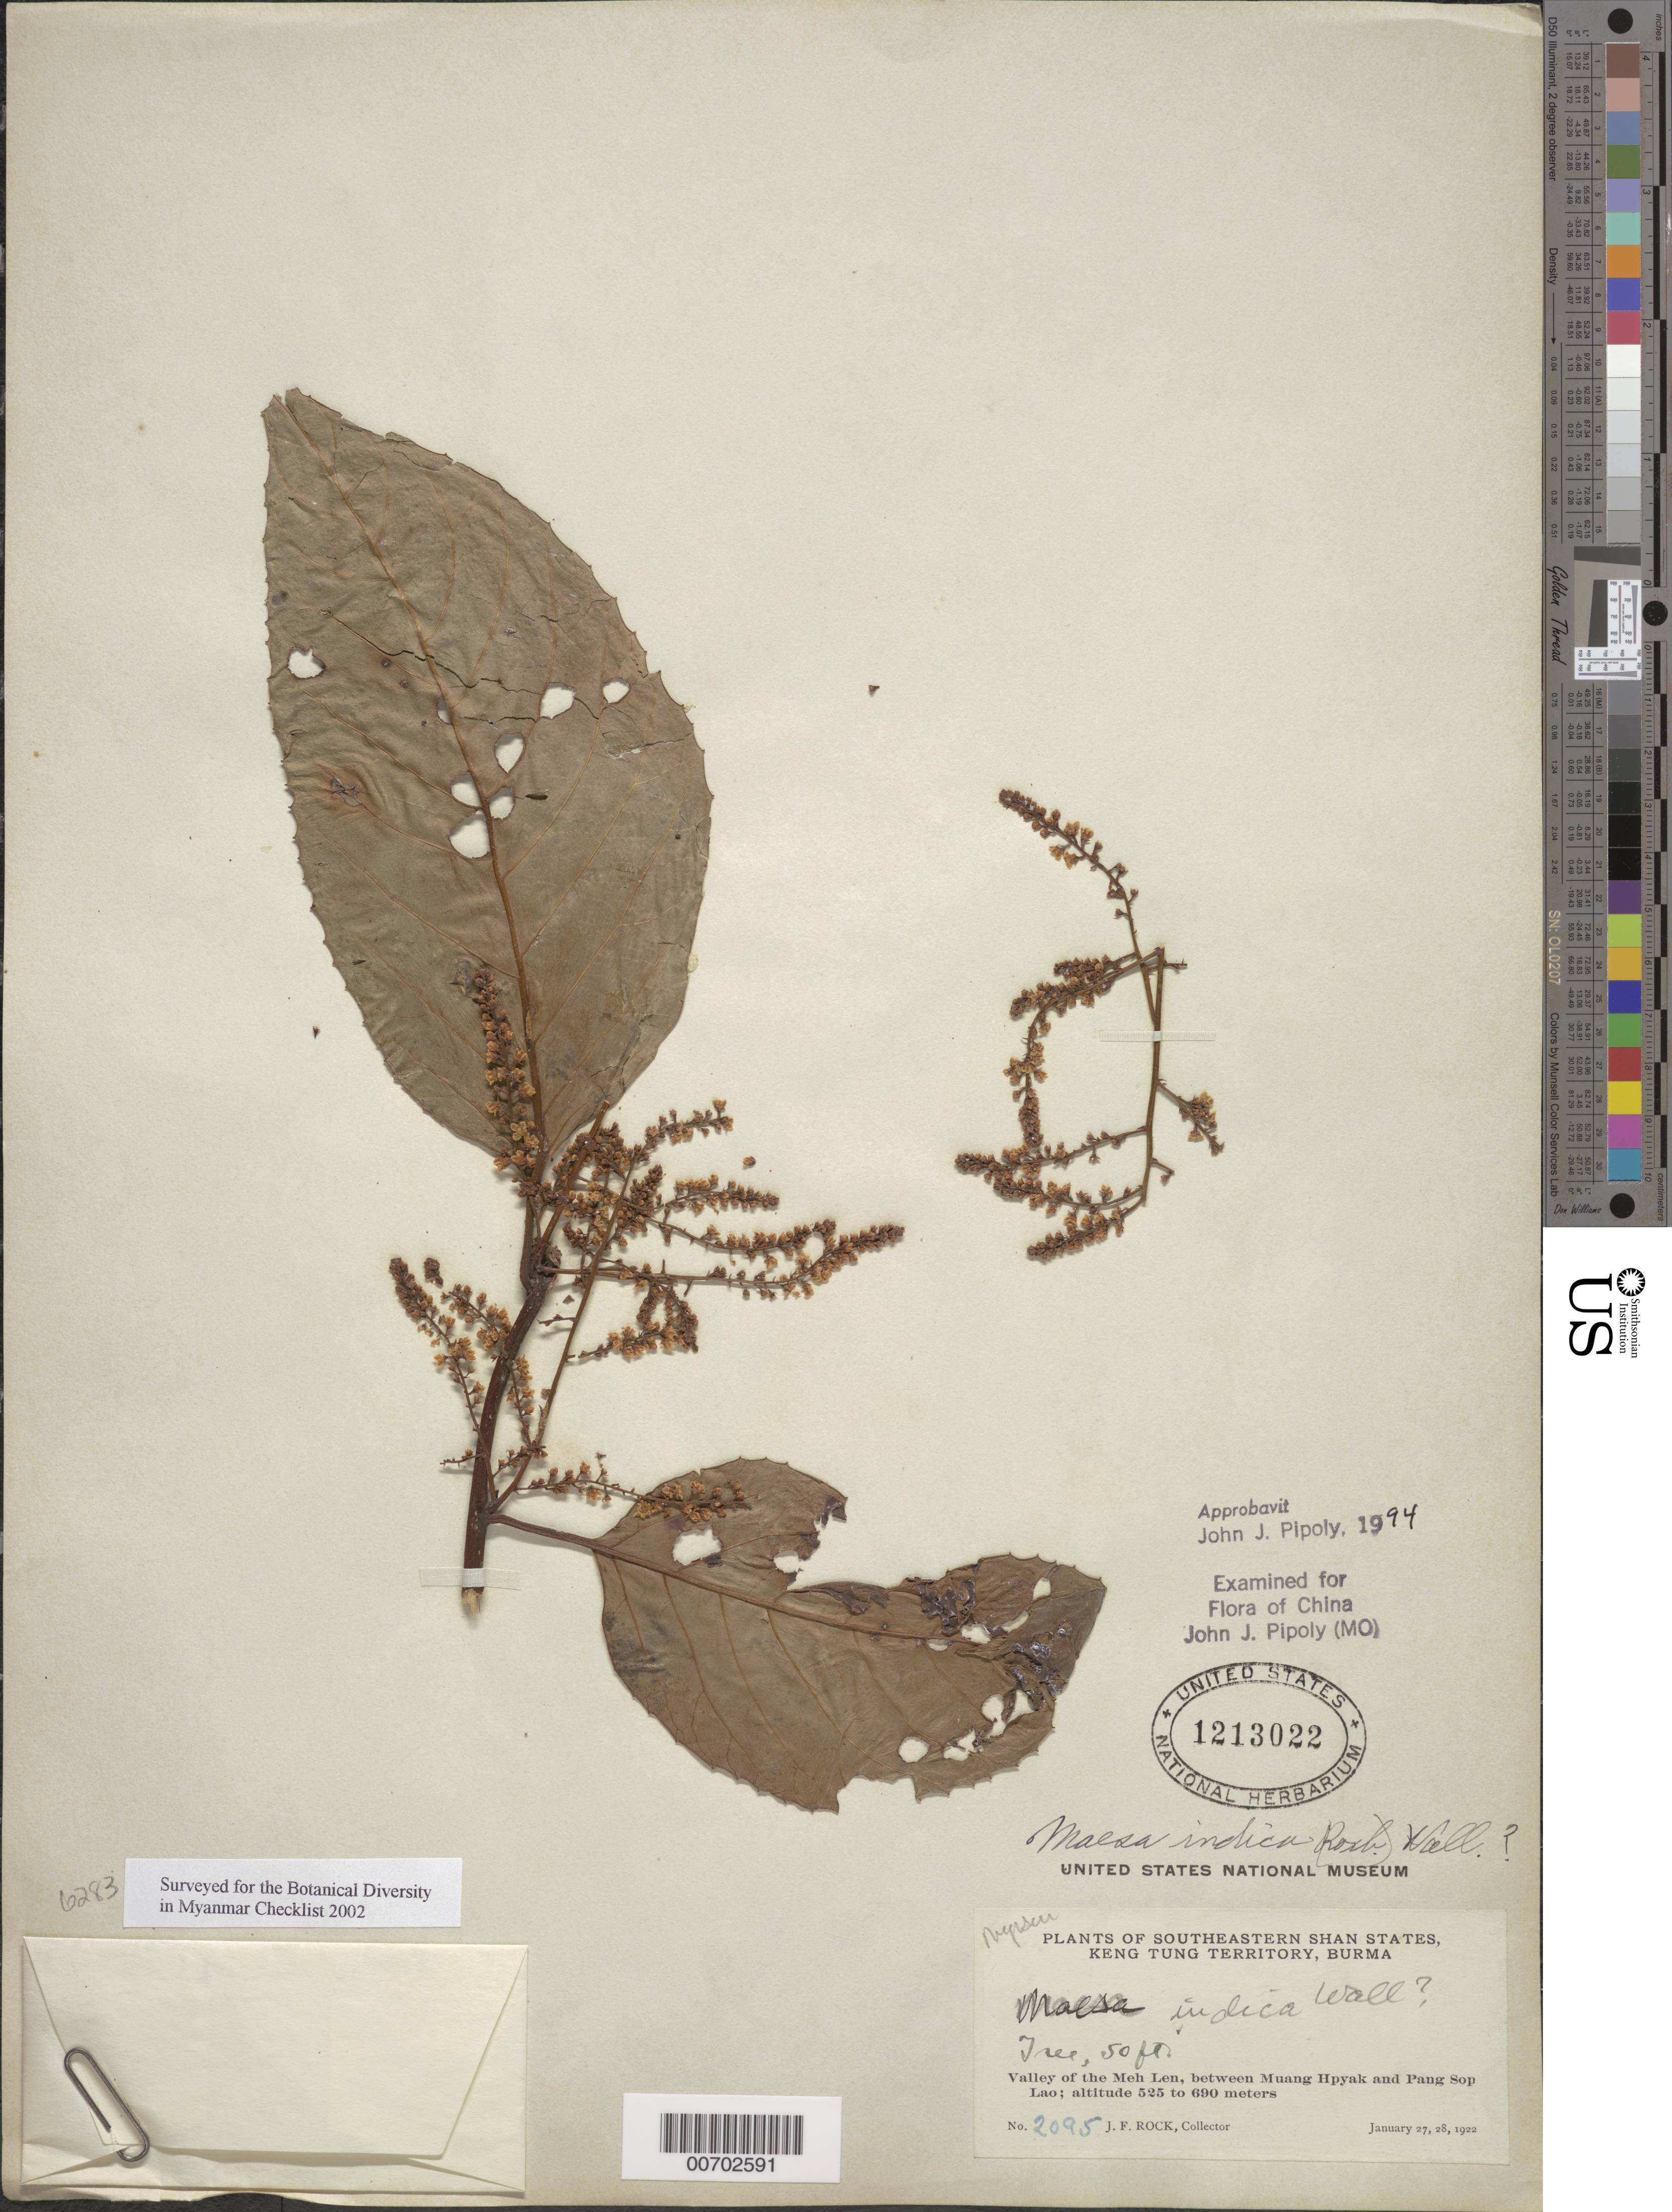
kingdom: Plantae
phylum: Tracheophyta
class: Magnoliopsida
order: Ericales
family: Primulaceae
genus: Maesa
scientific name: Maesa indica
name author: (Roxb.) A. DC.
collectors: J. F. Rock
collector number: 2095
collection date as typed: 27 Jan 1922 to 28 Jan 1922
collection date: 1922-01-27/1922-01-28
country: Myanmar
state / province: Shan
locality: Southeastern Shan States, Keng Tung Terr., Meh Len valley, betw. Muang Hpyak & Pang Sop Lao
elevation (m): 525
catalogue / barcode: US 1213022